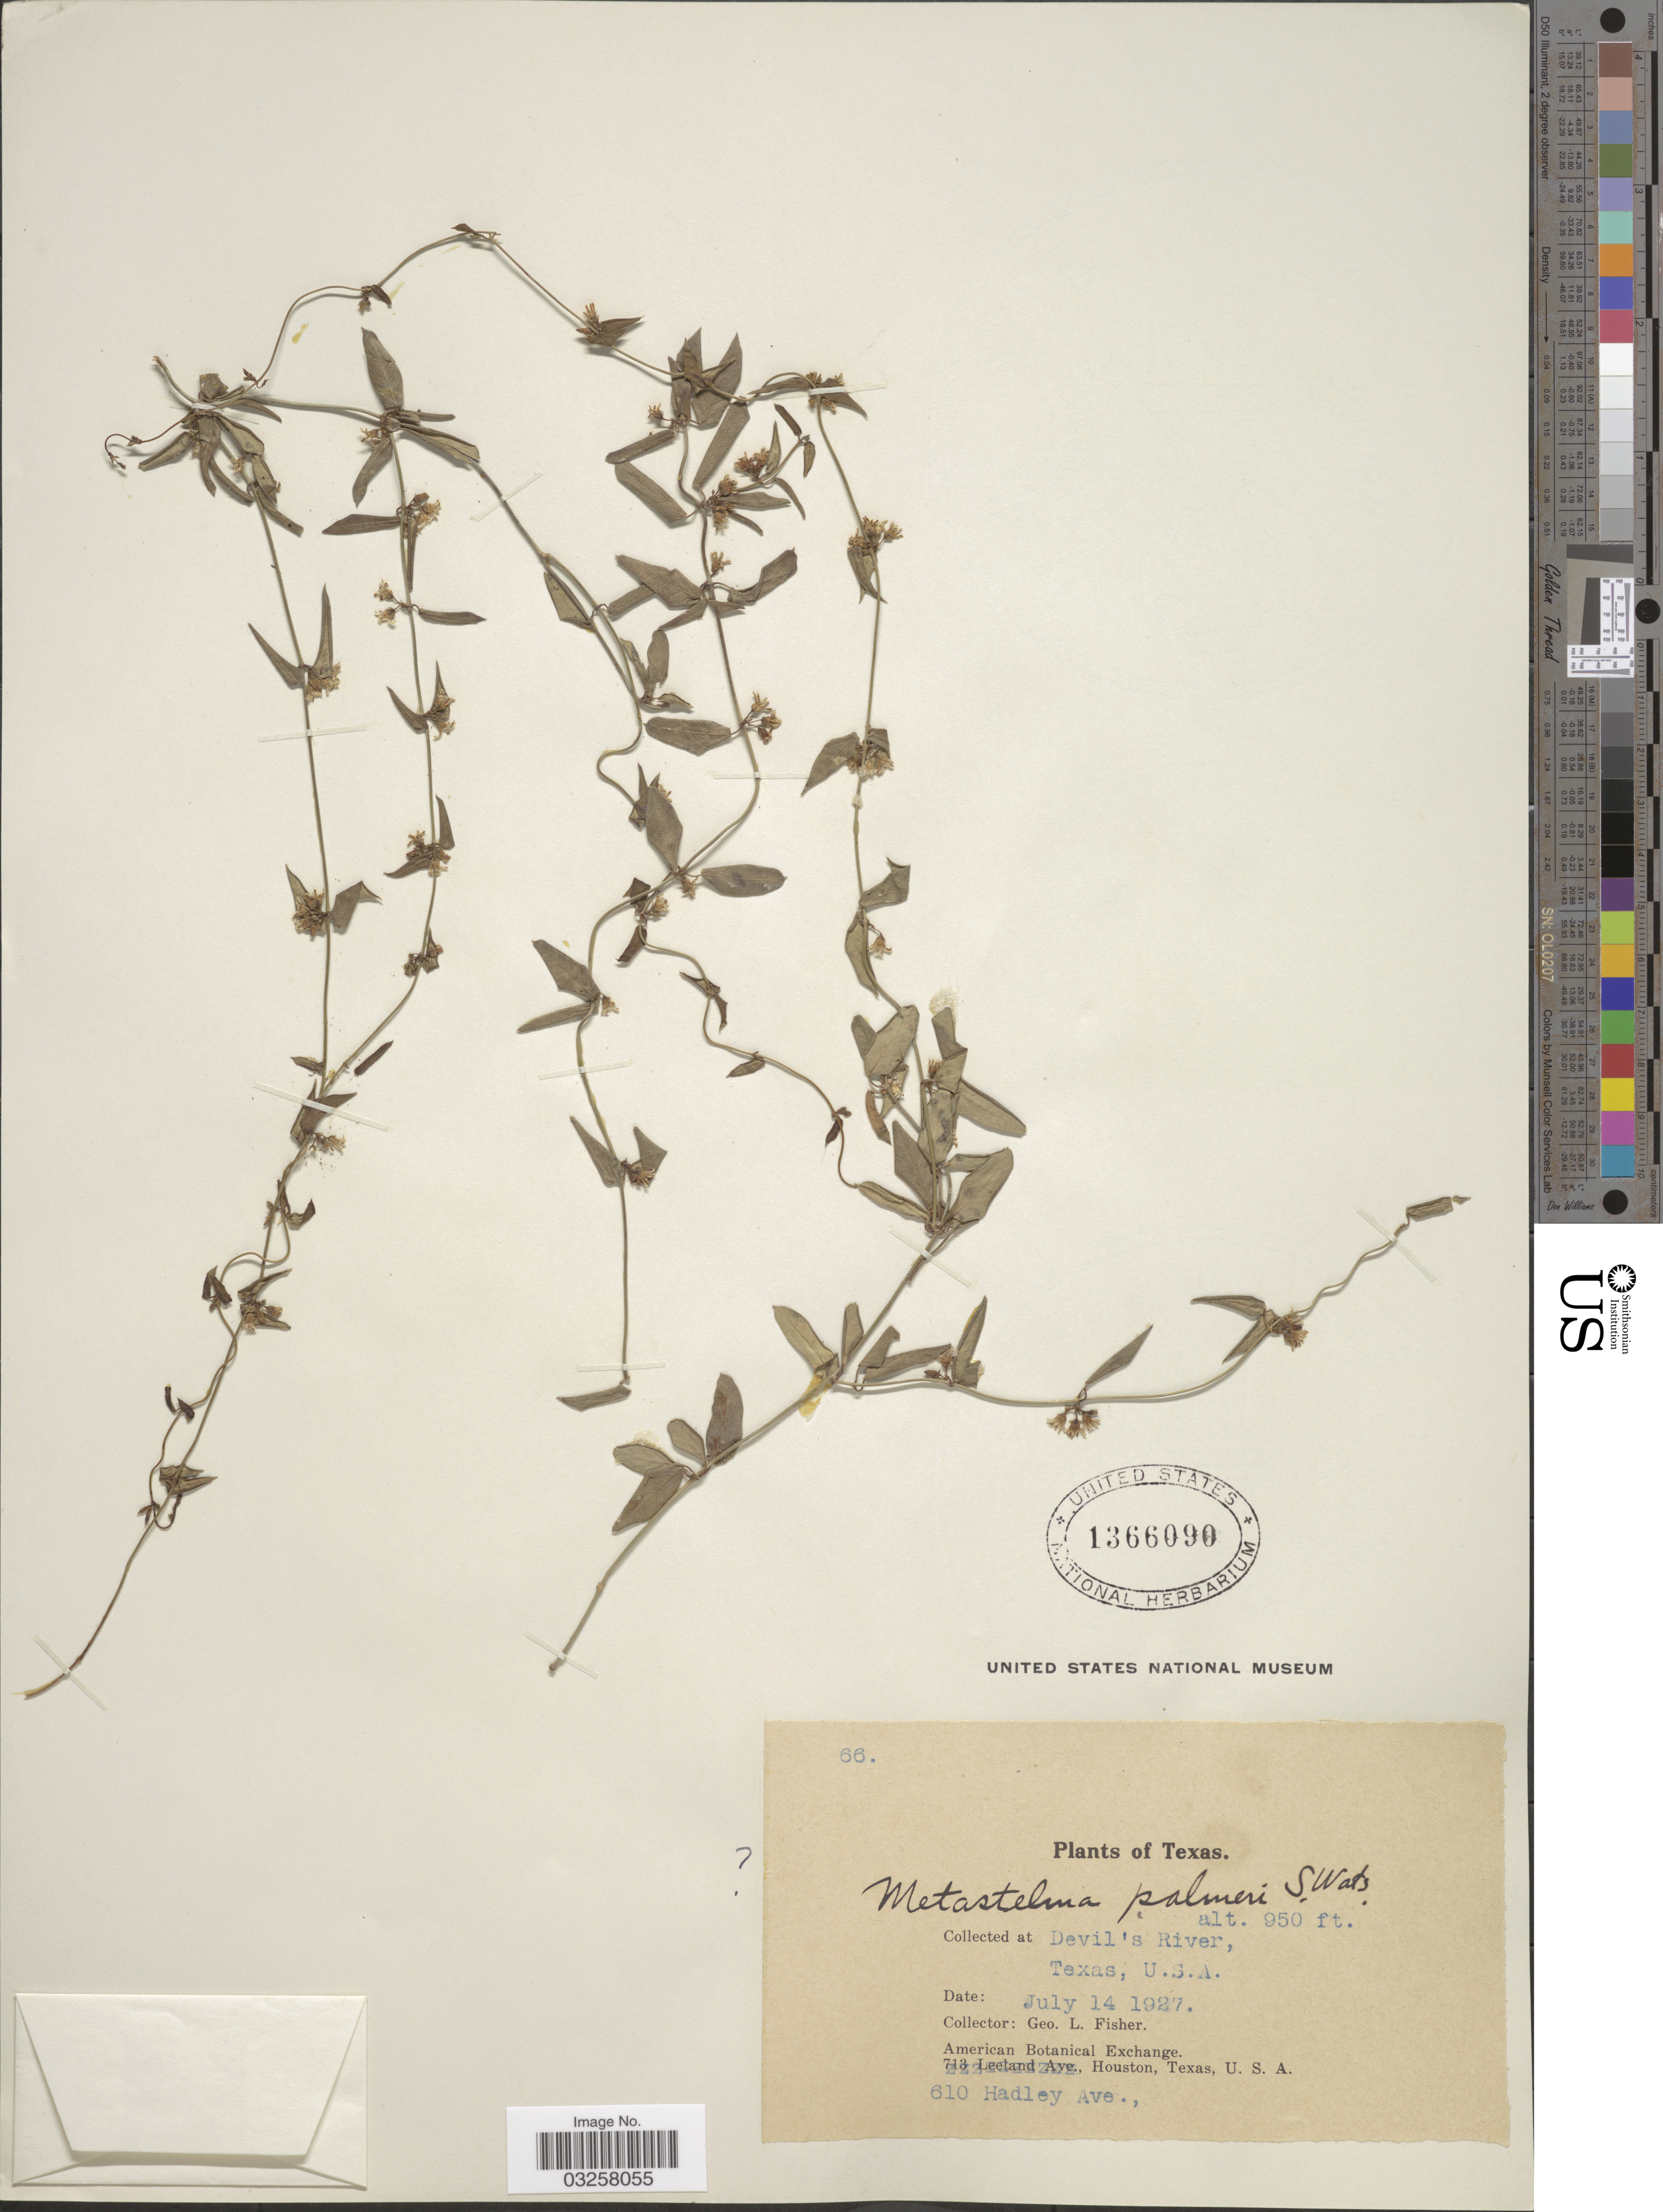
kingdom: Plantae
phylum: Tracheophyta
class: Magnoliopsida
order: Gentianales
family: Apocynaceae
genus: Metastelma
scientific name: Metastelma palmeri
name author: S. Watson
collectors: G. L. Fisher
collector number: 66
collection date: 1927-07-14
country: United States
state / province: Texas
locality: Devil's River. U.S.A.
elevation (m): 290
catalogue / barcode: US 1366090